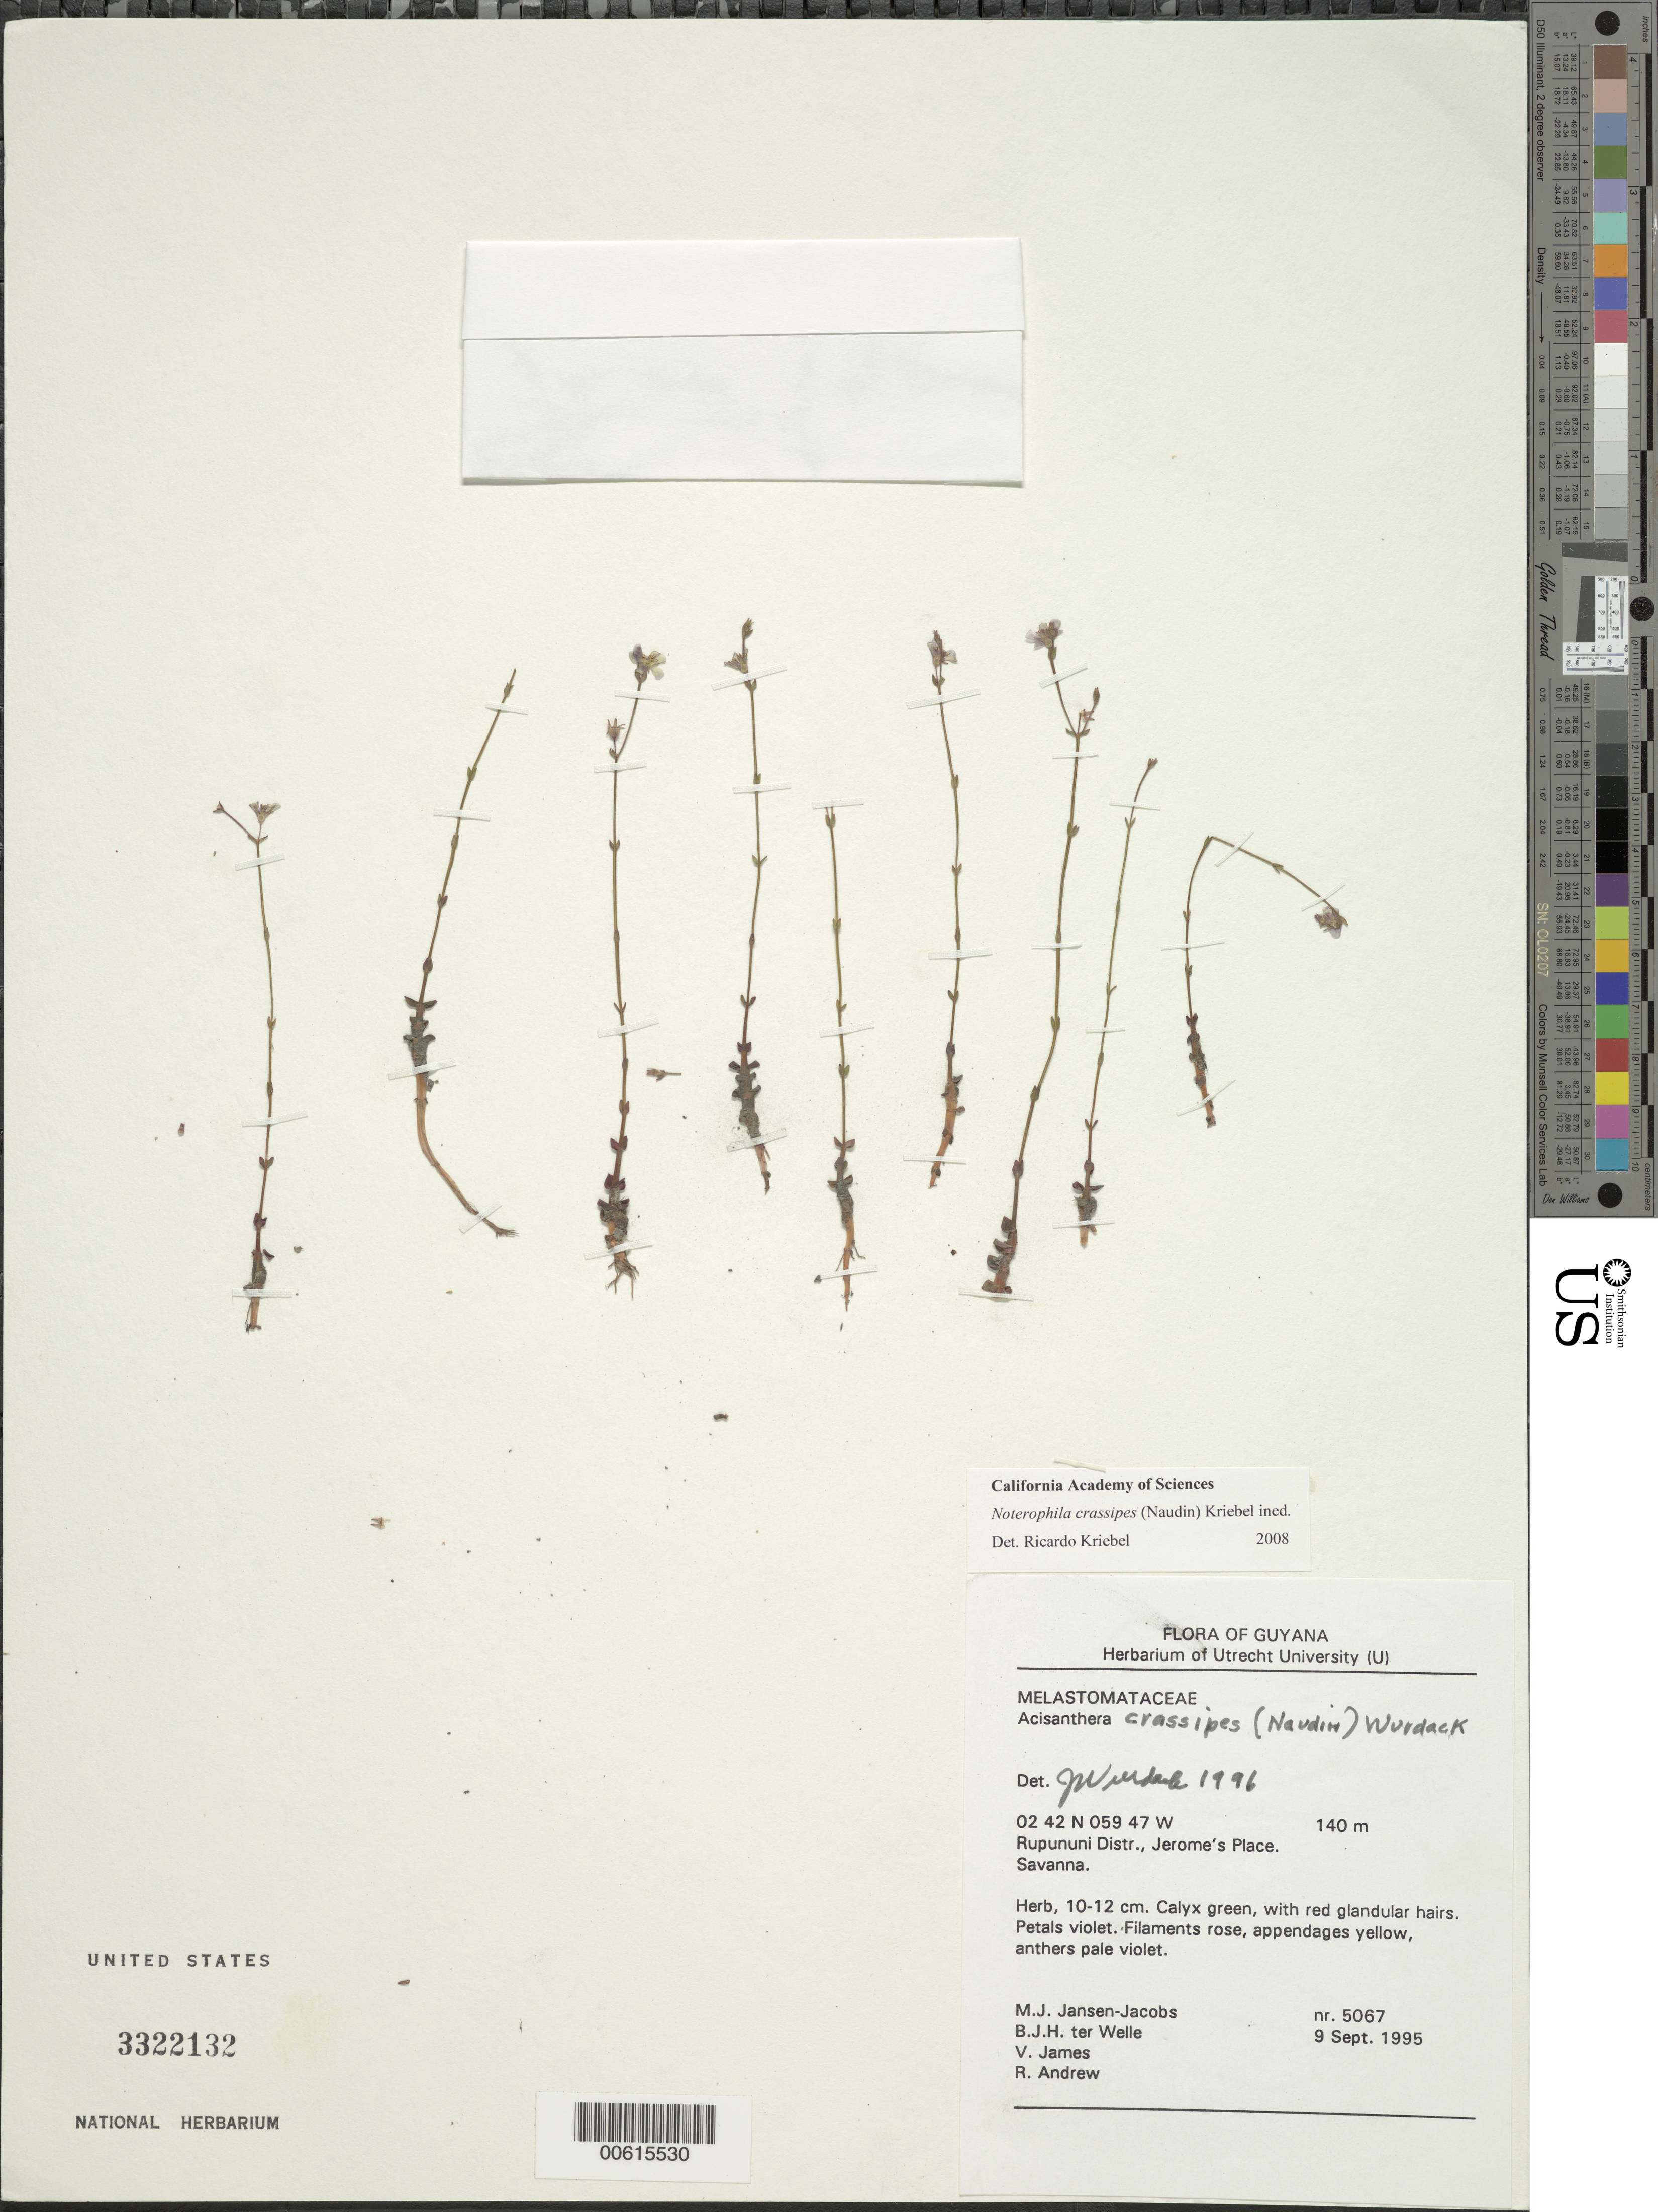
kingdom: Plantae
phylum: Tracheophyta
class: Magnoliopsida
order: Myrtales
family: Melastomataceae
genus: Noterophila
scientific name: Noterophila crassipes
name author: (Naudin) Kriebel & M.J. Rocha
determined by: Nunes da Silva, Diego, (RB), Jardim Botanico do Rio de Janeiro - Herbario (BRAZIL)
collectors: M. J. Jansen-Jacobs, B. Welle, V. James & R. Andrew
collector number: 5067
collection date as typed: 9-Sep-95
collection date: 1995-09-09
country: Guyana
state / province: U. Takutu-U. Essequibo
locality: Jerome's Place, Talidku Mt., Rupununi Dist.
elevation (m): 140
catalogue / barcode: US 3322132